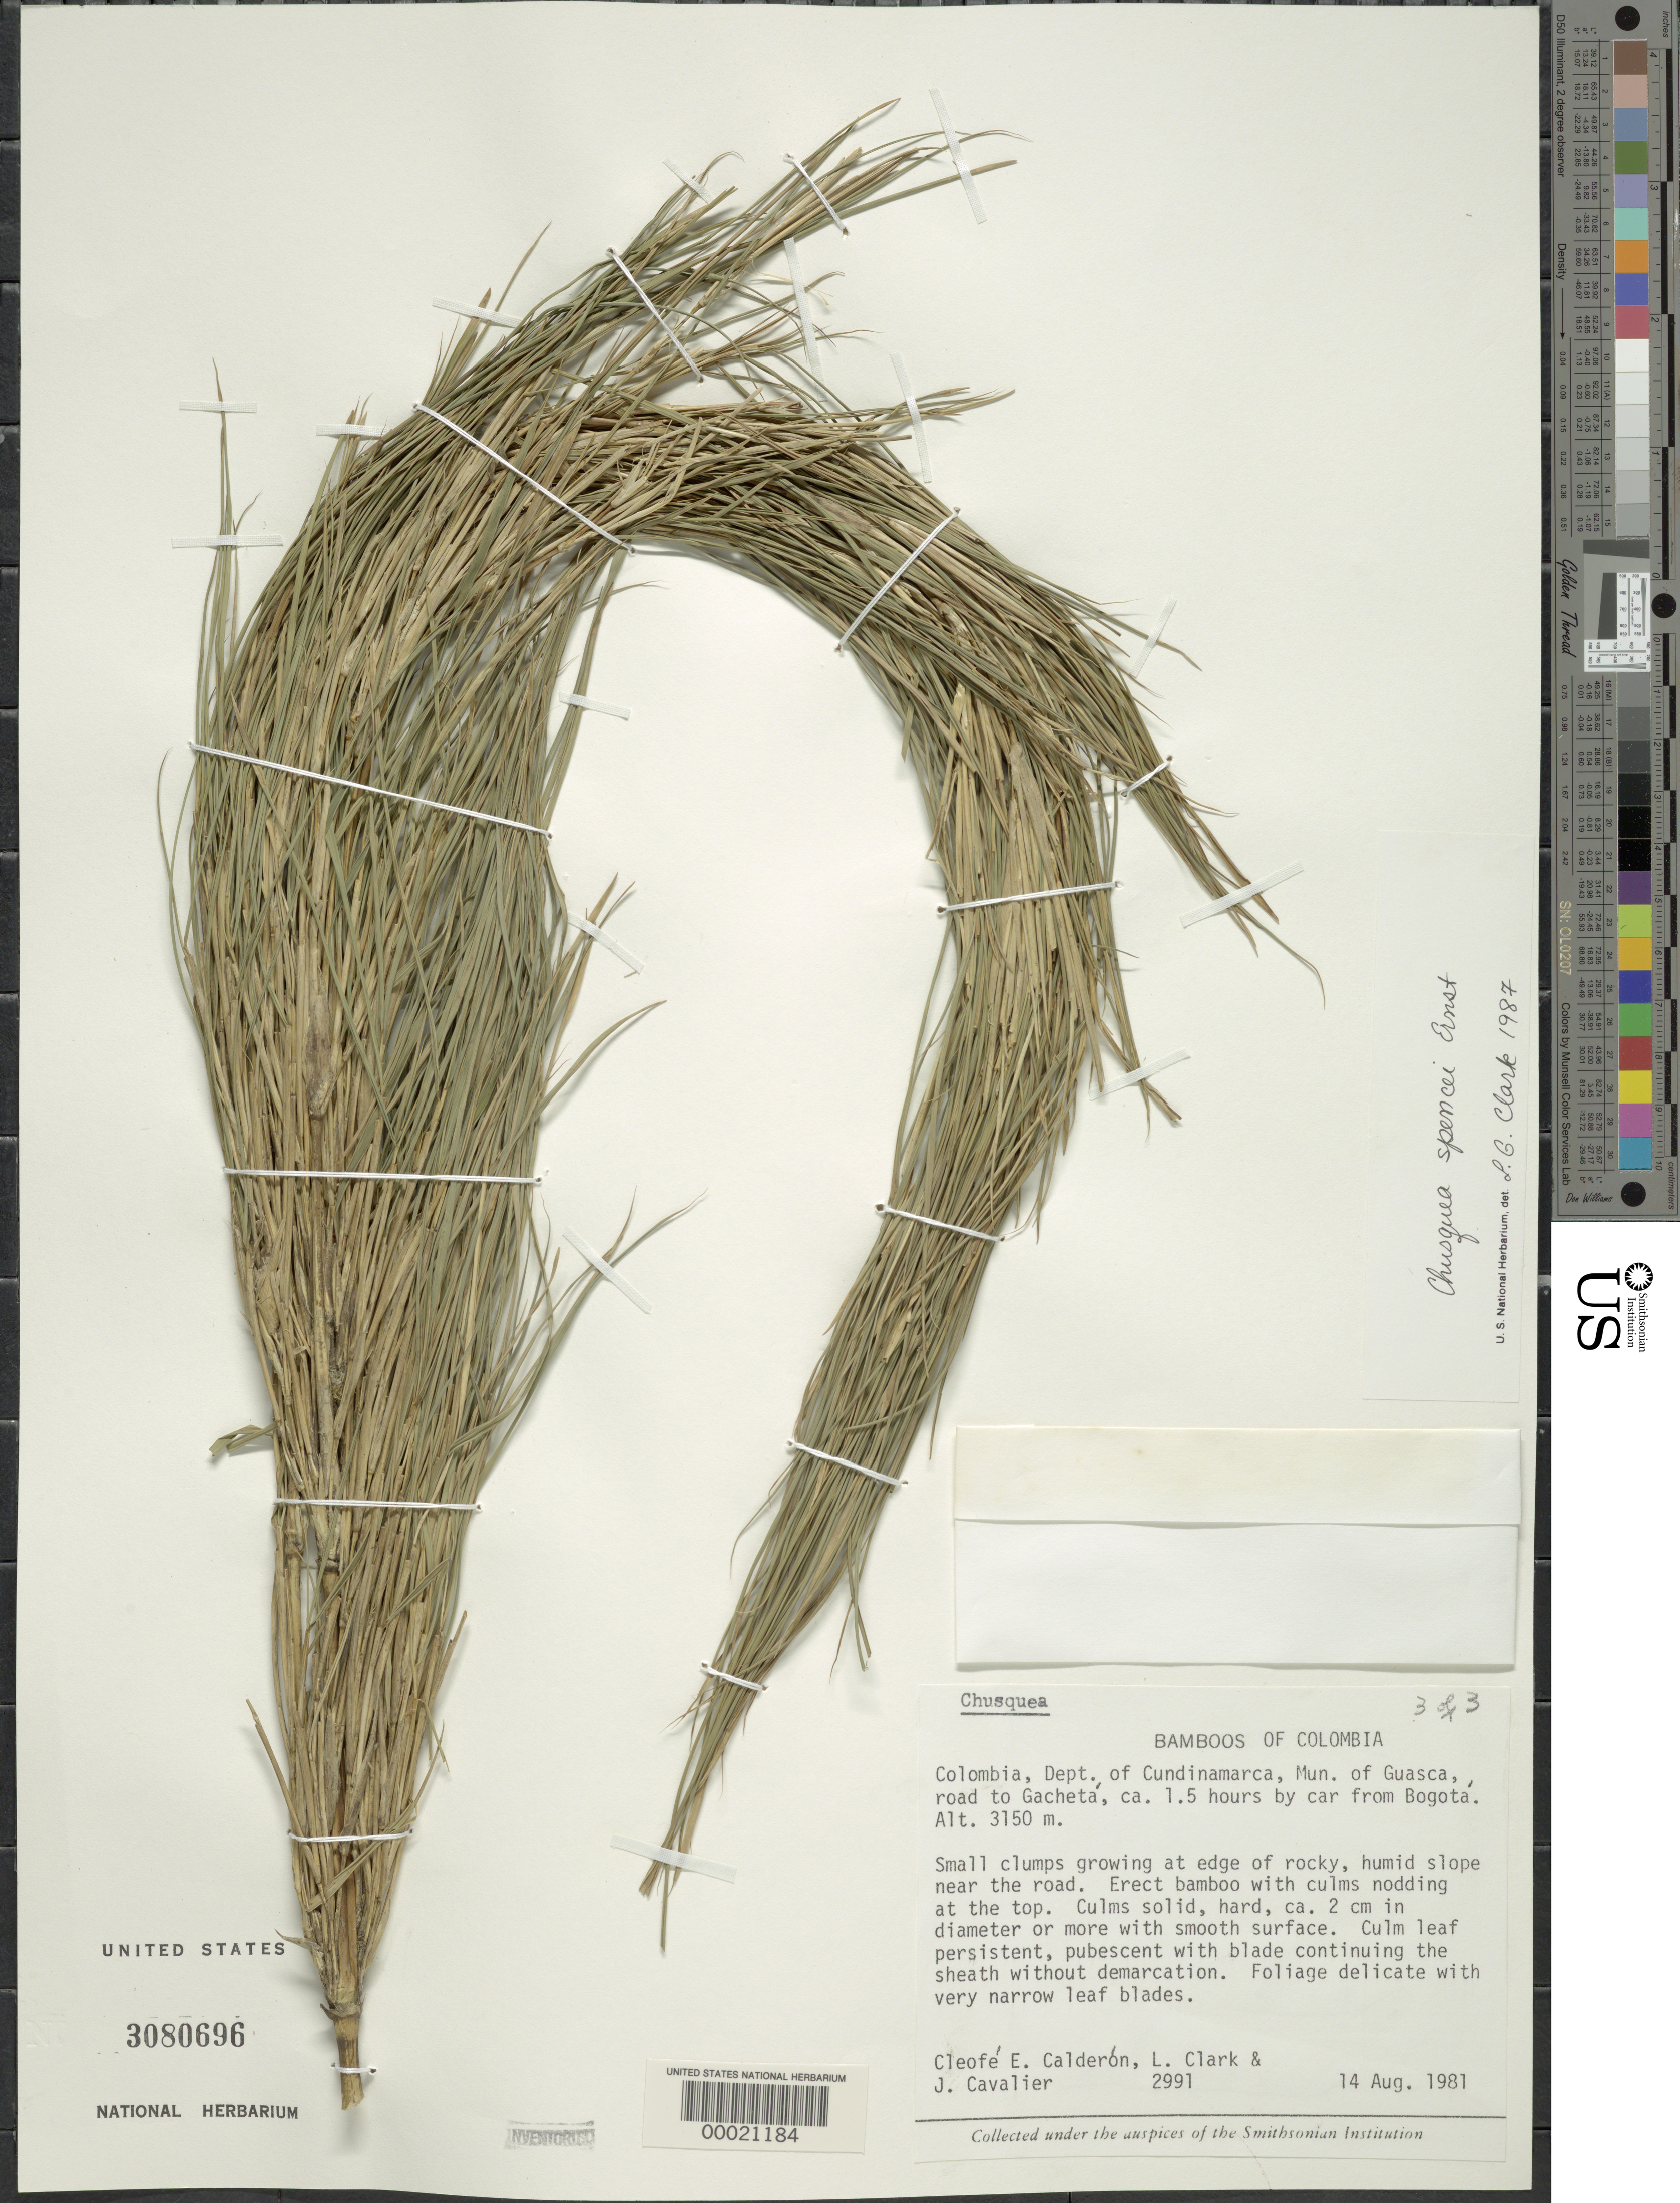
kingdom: Plantae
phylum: Tracheophyta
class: Liliopsida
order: Poales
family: Poaceae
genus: Chusquea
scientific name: Chusquea spencei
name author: Ernst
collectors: C. E. Calderón, L. G. Clark & J. Cavalier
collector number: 2991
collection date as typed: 14 Aug 1981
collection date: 1981-08-14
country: Colombia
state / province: Cundinamarca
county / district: Guasca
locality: Mun. of Guasca, Bogota, Gacheta road 1.5 hrs.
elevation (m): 3150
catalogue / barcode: US 3080696